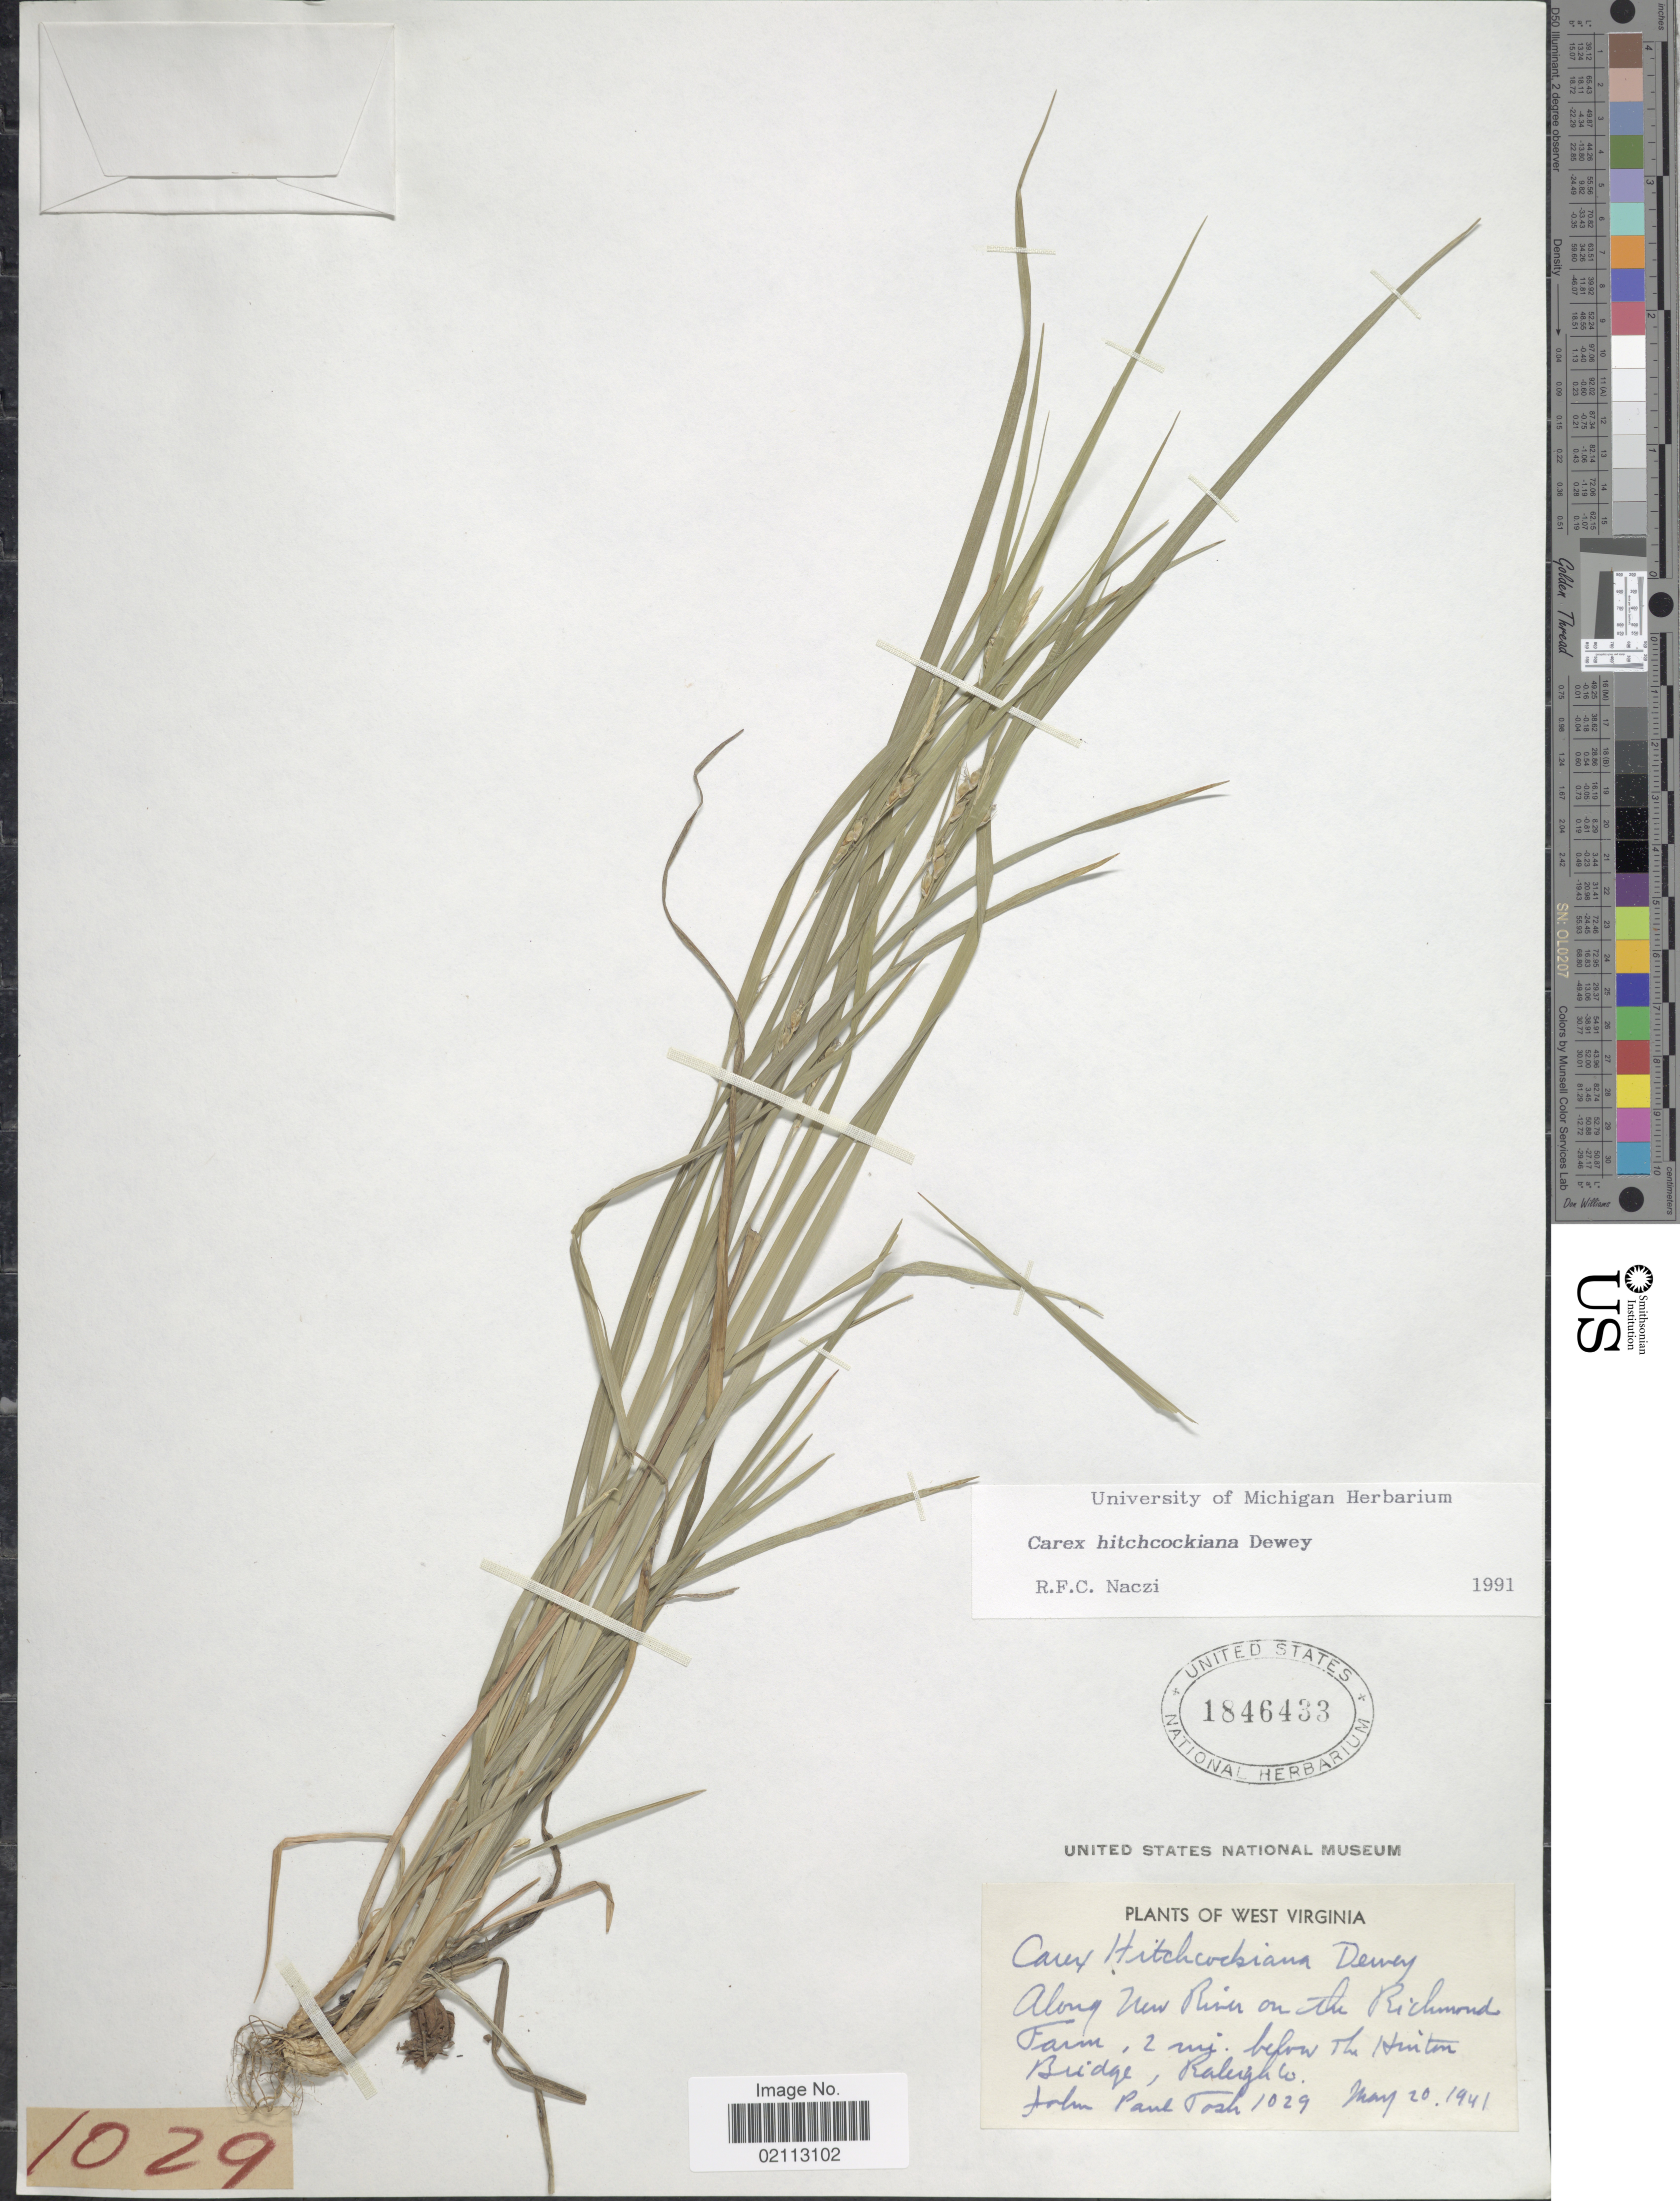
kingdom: Plantae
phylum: Tracheophyta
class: Liliopsida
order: Poales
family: Cyperaceae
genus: Carex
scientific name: Carex hitchcockiana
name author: Dewey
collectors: J. Tosh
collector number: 1029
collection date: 1941-05-20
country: United States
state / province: West Virginia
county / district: Raleigh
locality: Along New River on the Richmond Farm, 2 mi. below The Hinton Bridge, Raleigh Co.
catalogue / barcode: US 1846433